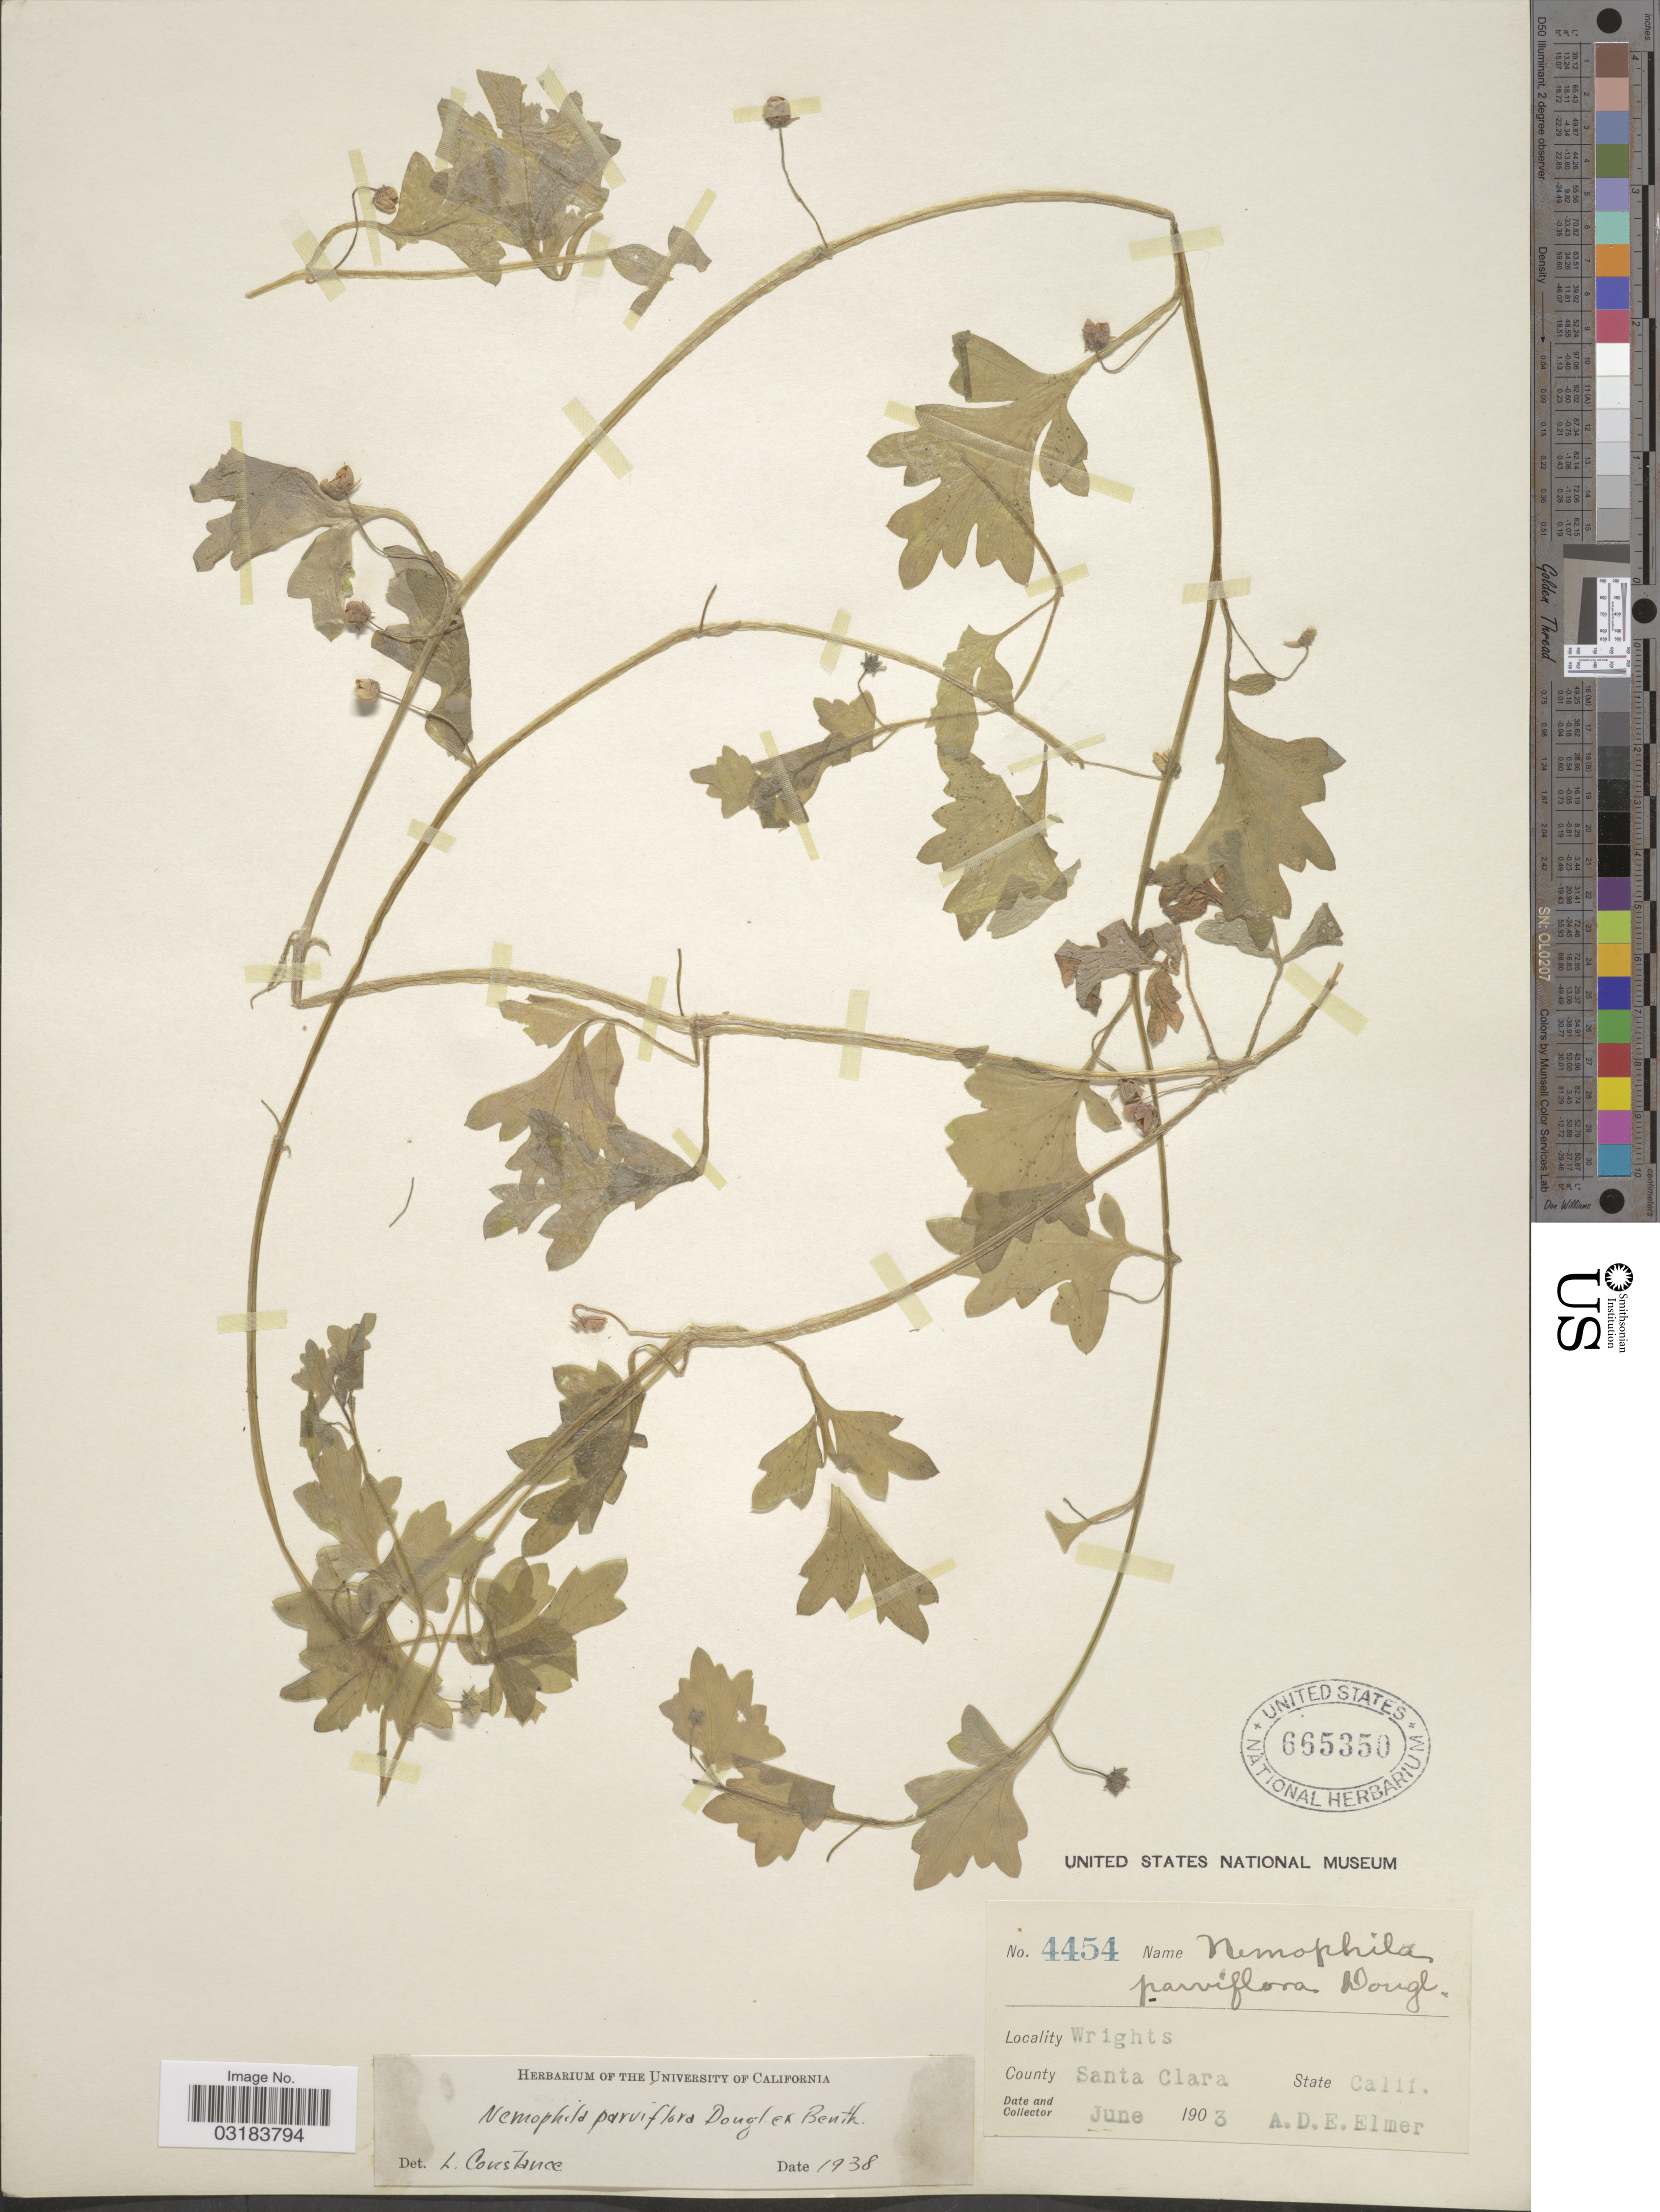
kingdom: Plantae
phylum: Tracheophyta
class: Magnoliopsida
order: Boraginales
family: Hydrophyllaceae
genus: Nemophila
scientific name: Nemophila parviflora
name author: Douglas ex Benth.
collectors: A. D. E. Elmer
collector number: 4454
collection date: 1903-06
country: United States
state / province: California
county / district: Santa Clara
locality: Wrights. County Santa Clara.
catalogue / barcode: US 665350